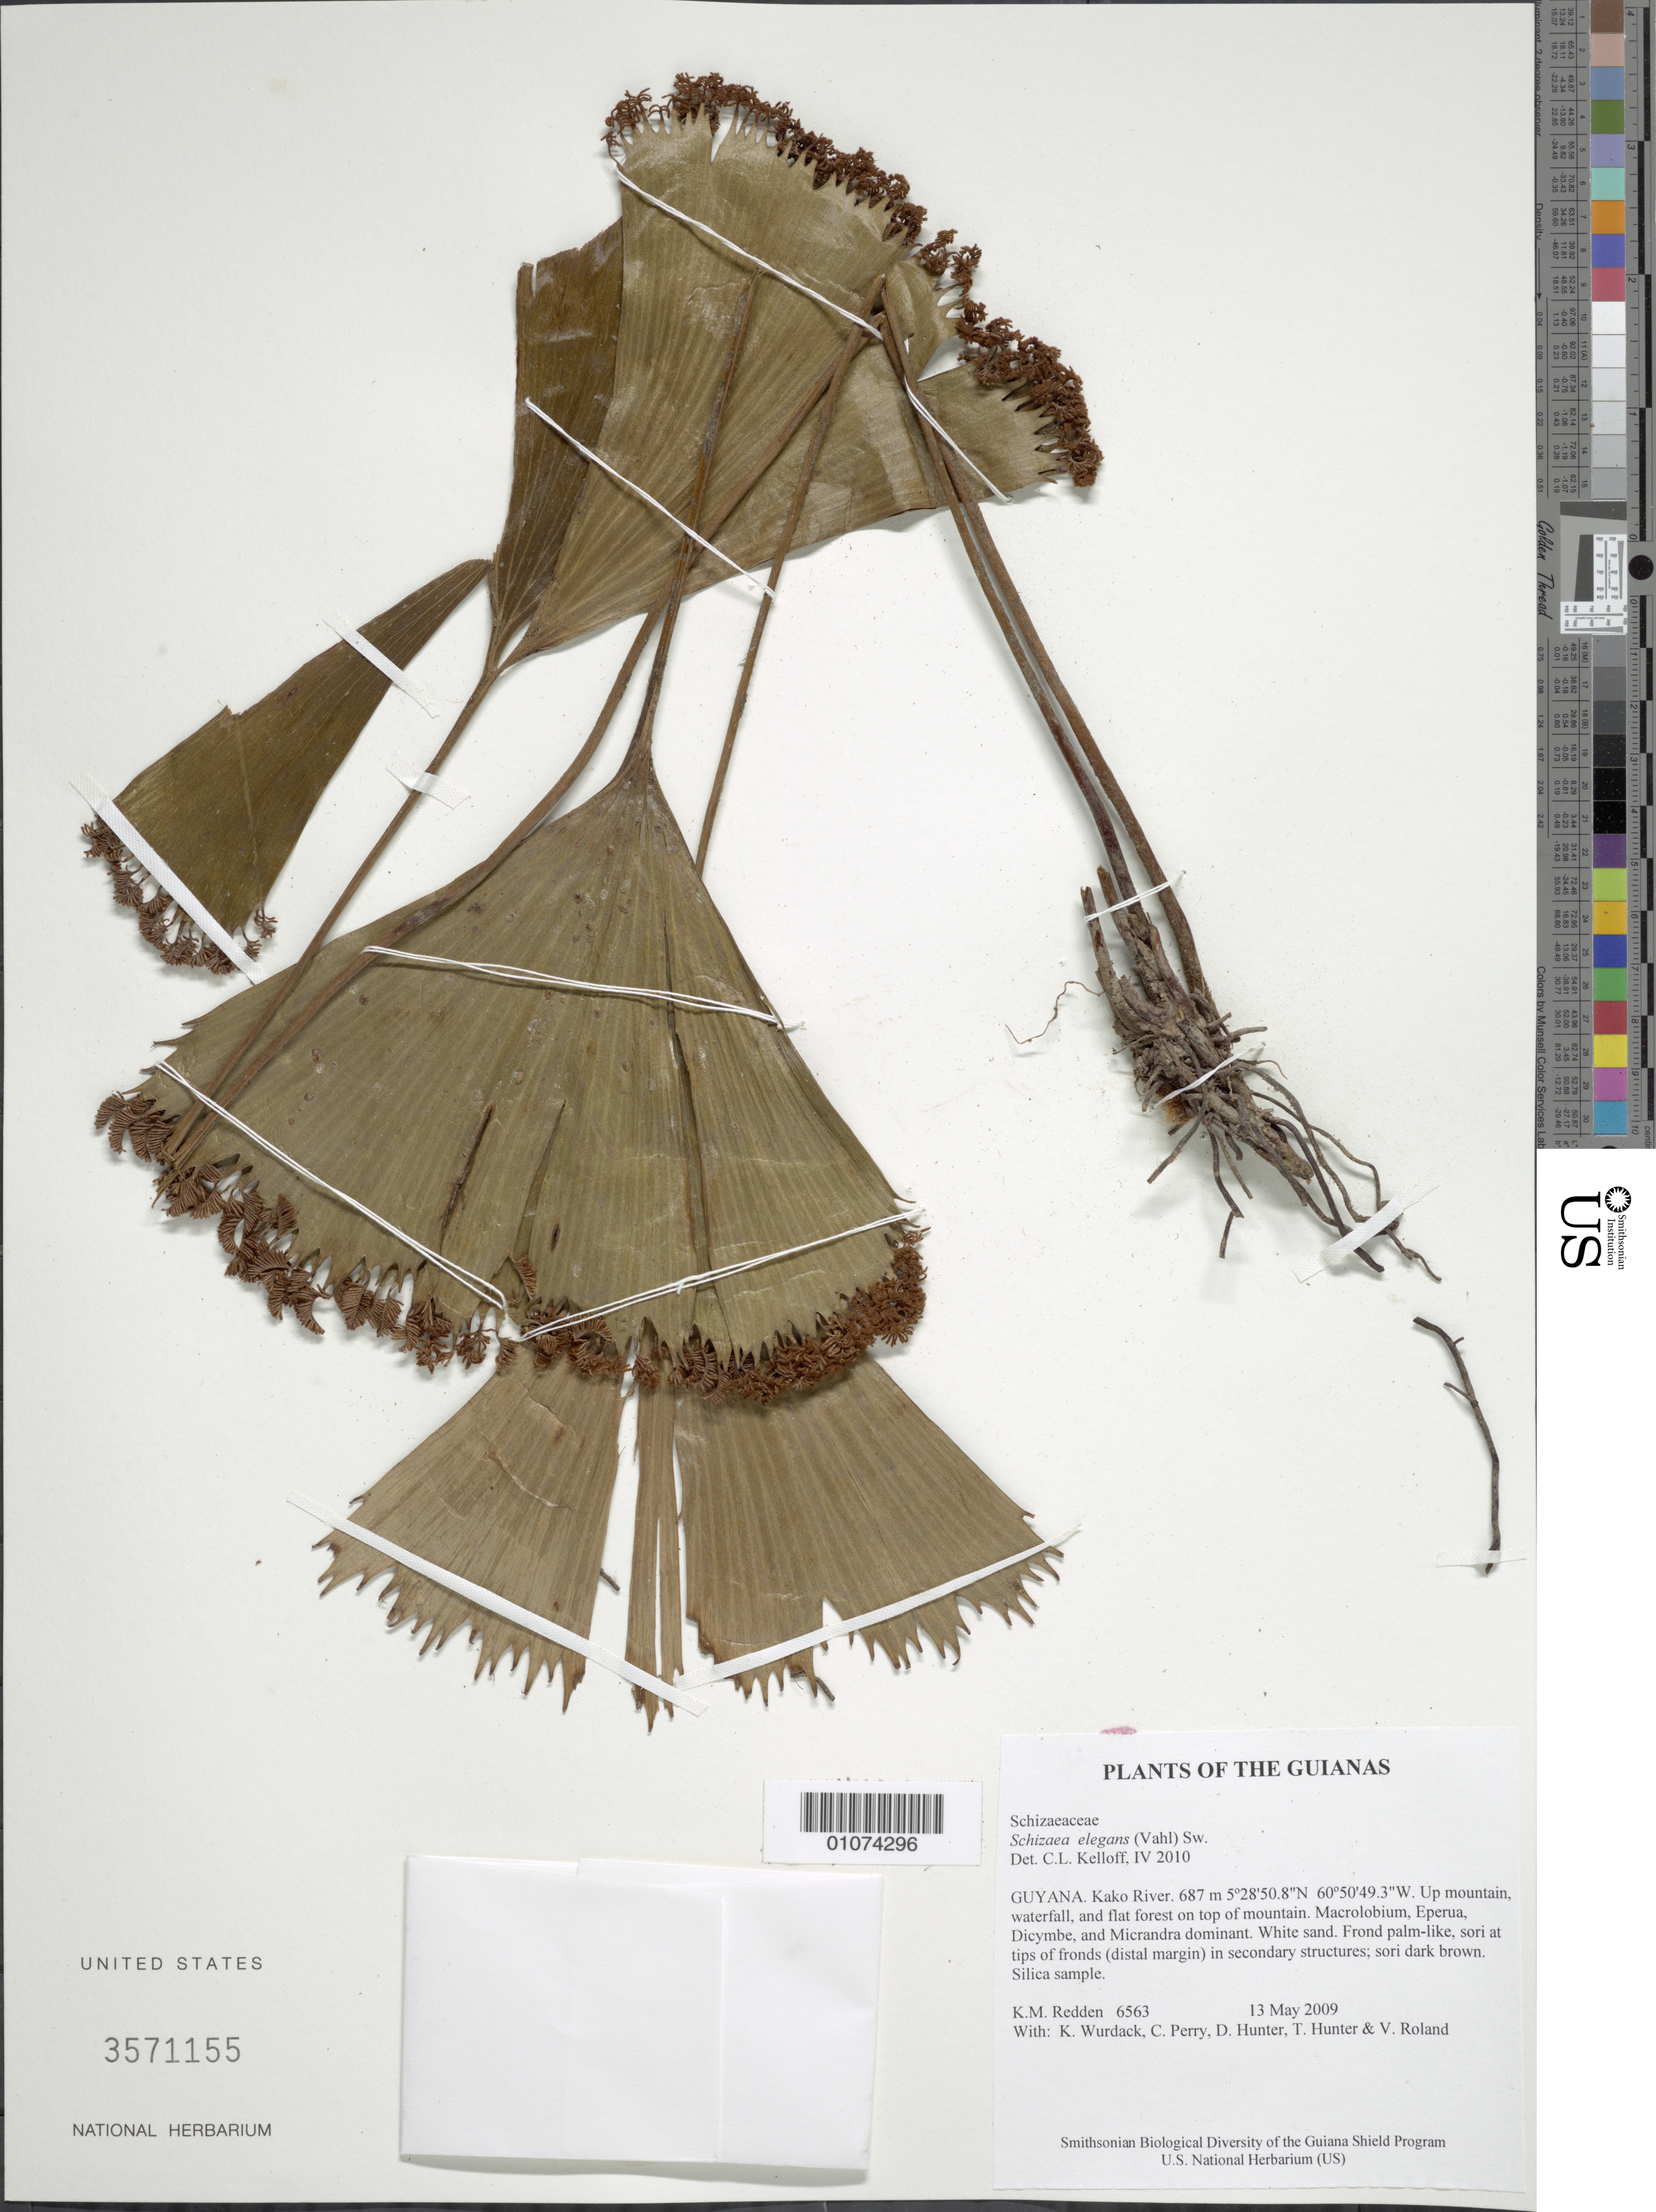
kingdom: Plantae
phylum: Tracheophyta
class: Polypodiopsida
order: Schizaeales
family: Schizaeaceae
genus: Schizaea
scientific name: Schizaea elegans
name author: (Vahl) Sw.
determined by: Kelloff, Carol L., (US), Smithsonian Institution - National Museum of Natural History (UNITED STATES)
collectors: K. M. Redden, K. Wurdack, C. Perry, D. Hunter, T. Hunter & V. Roland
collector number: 6563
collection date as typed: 13 May 2009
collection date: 2009-05-13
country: Guyana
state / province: Cuyuni-Mazaruni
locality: Kako River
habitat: Up mountain, waterfall, and flat forest on top of mountain. Macrolobium, Eperua, Dicymbe, and Micrandra dominant. White sand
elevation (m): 687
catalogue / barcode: US 3571155